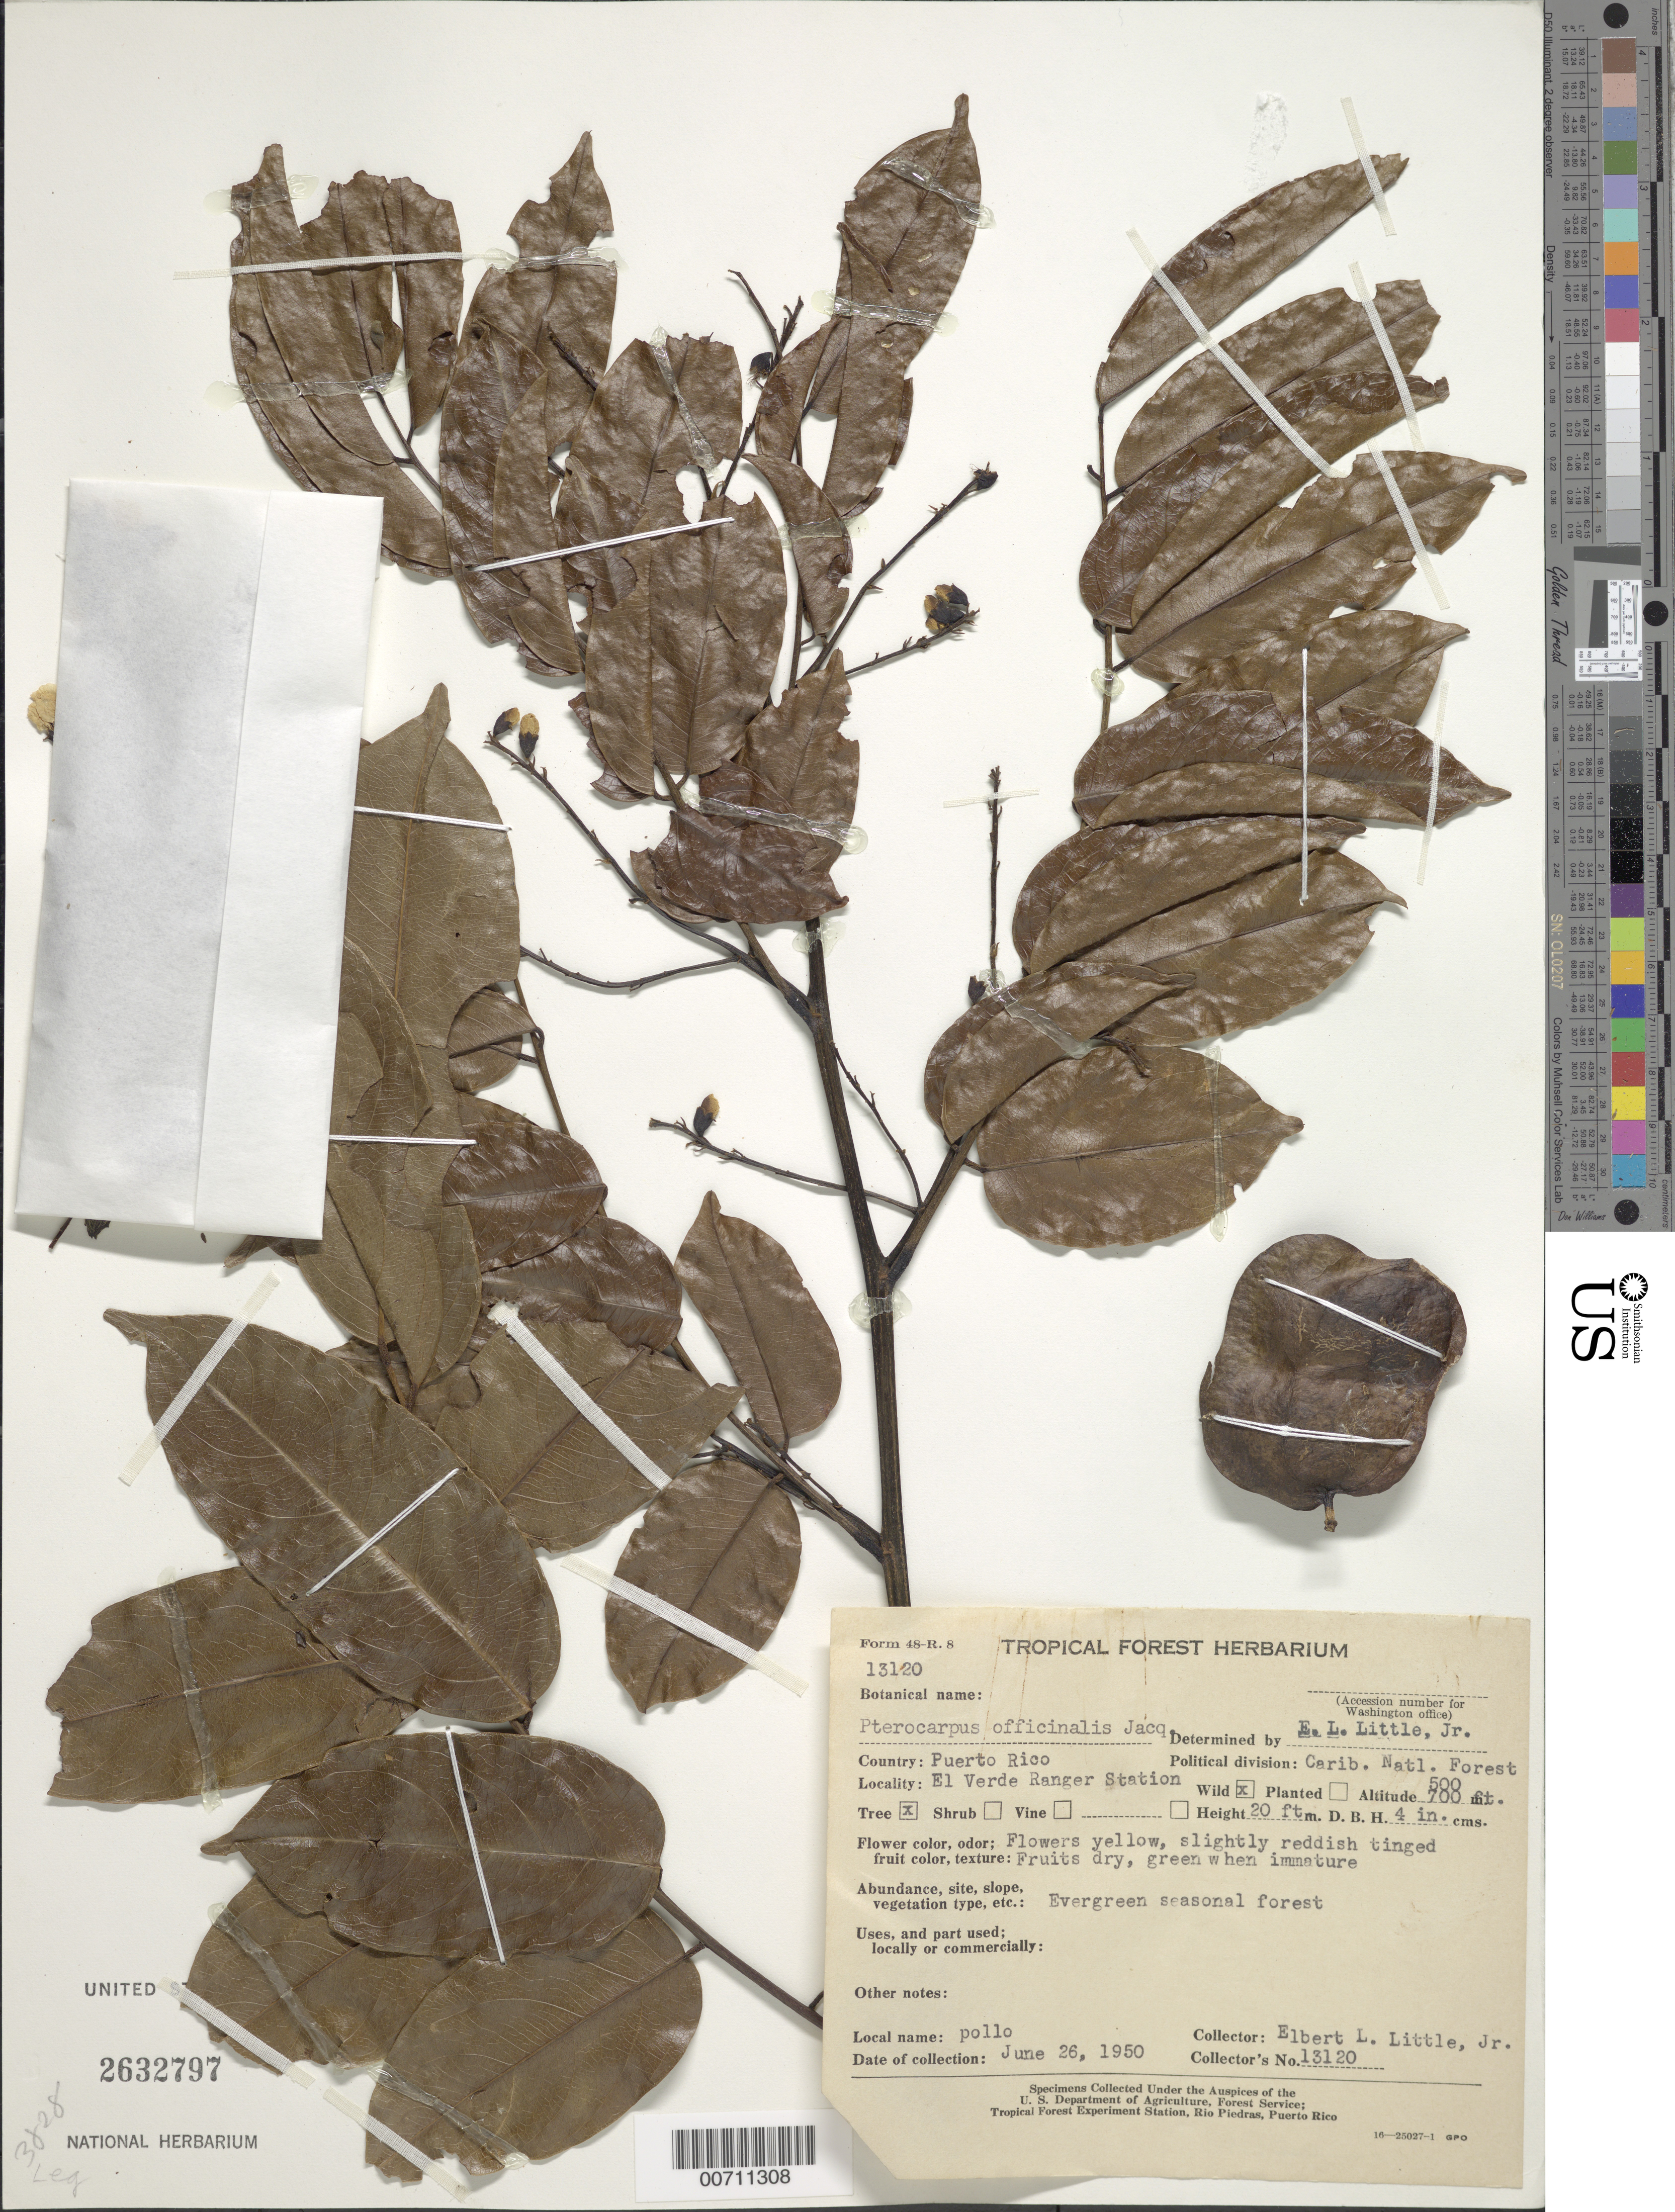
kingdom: Plantae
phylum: Tracheophyta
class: Magnoliopsida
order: Fabales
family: Fabaceae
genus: Pterocarpus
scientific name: Pterocarpus officinalis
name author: Jacq.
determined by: Little, Elbert L., Jr., (FSSR), United States Department of Agriculture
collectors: E. L. Little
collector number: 13120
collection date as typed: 26 Jun 1950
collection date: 1950-06-26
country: Puerto Rico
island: Greater Antilles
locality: Carib. Natl. Forest, El Verde Ranger Station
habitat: Evergreen seasonal forest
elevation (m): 152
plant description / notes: Common name: pollo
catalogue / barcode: US 2632797